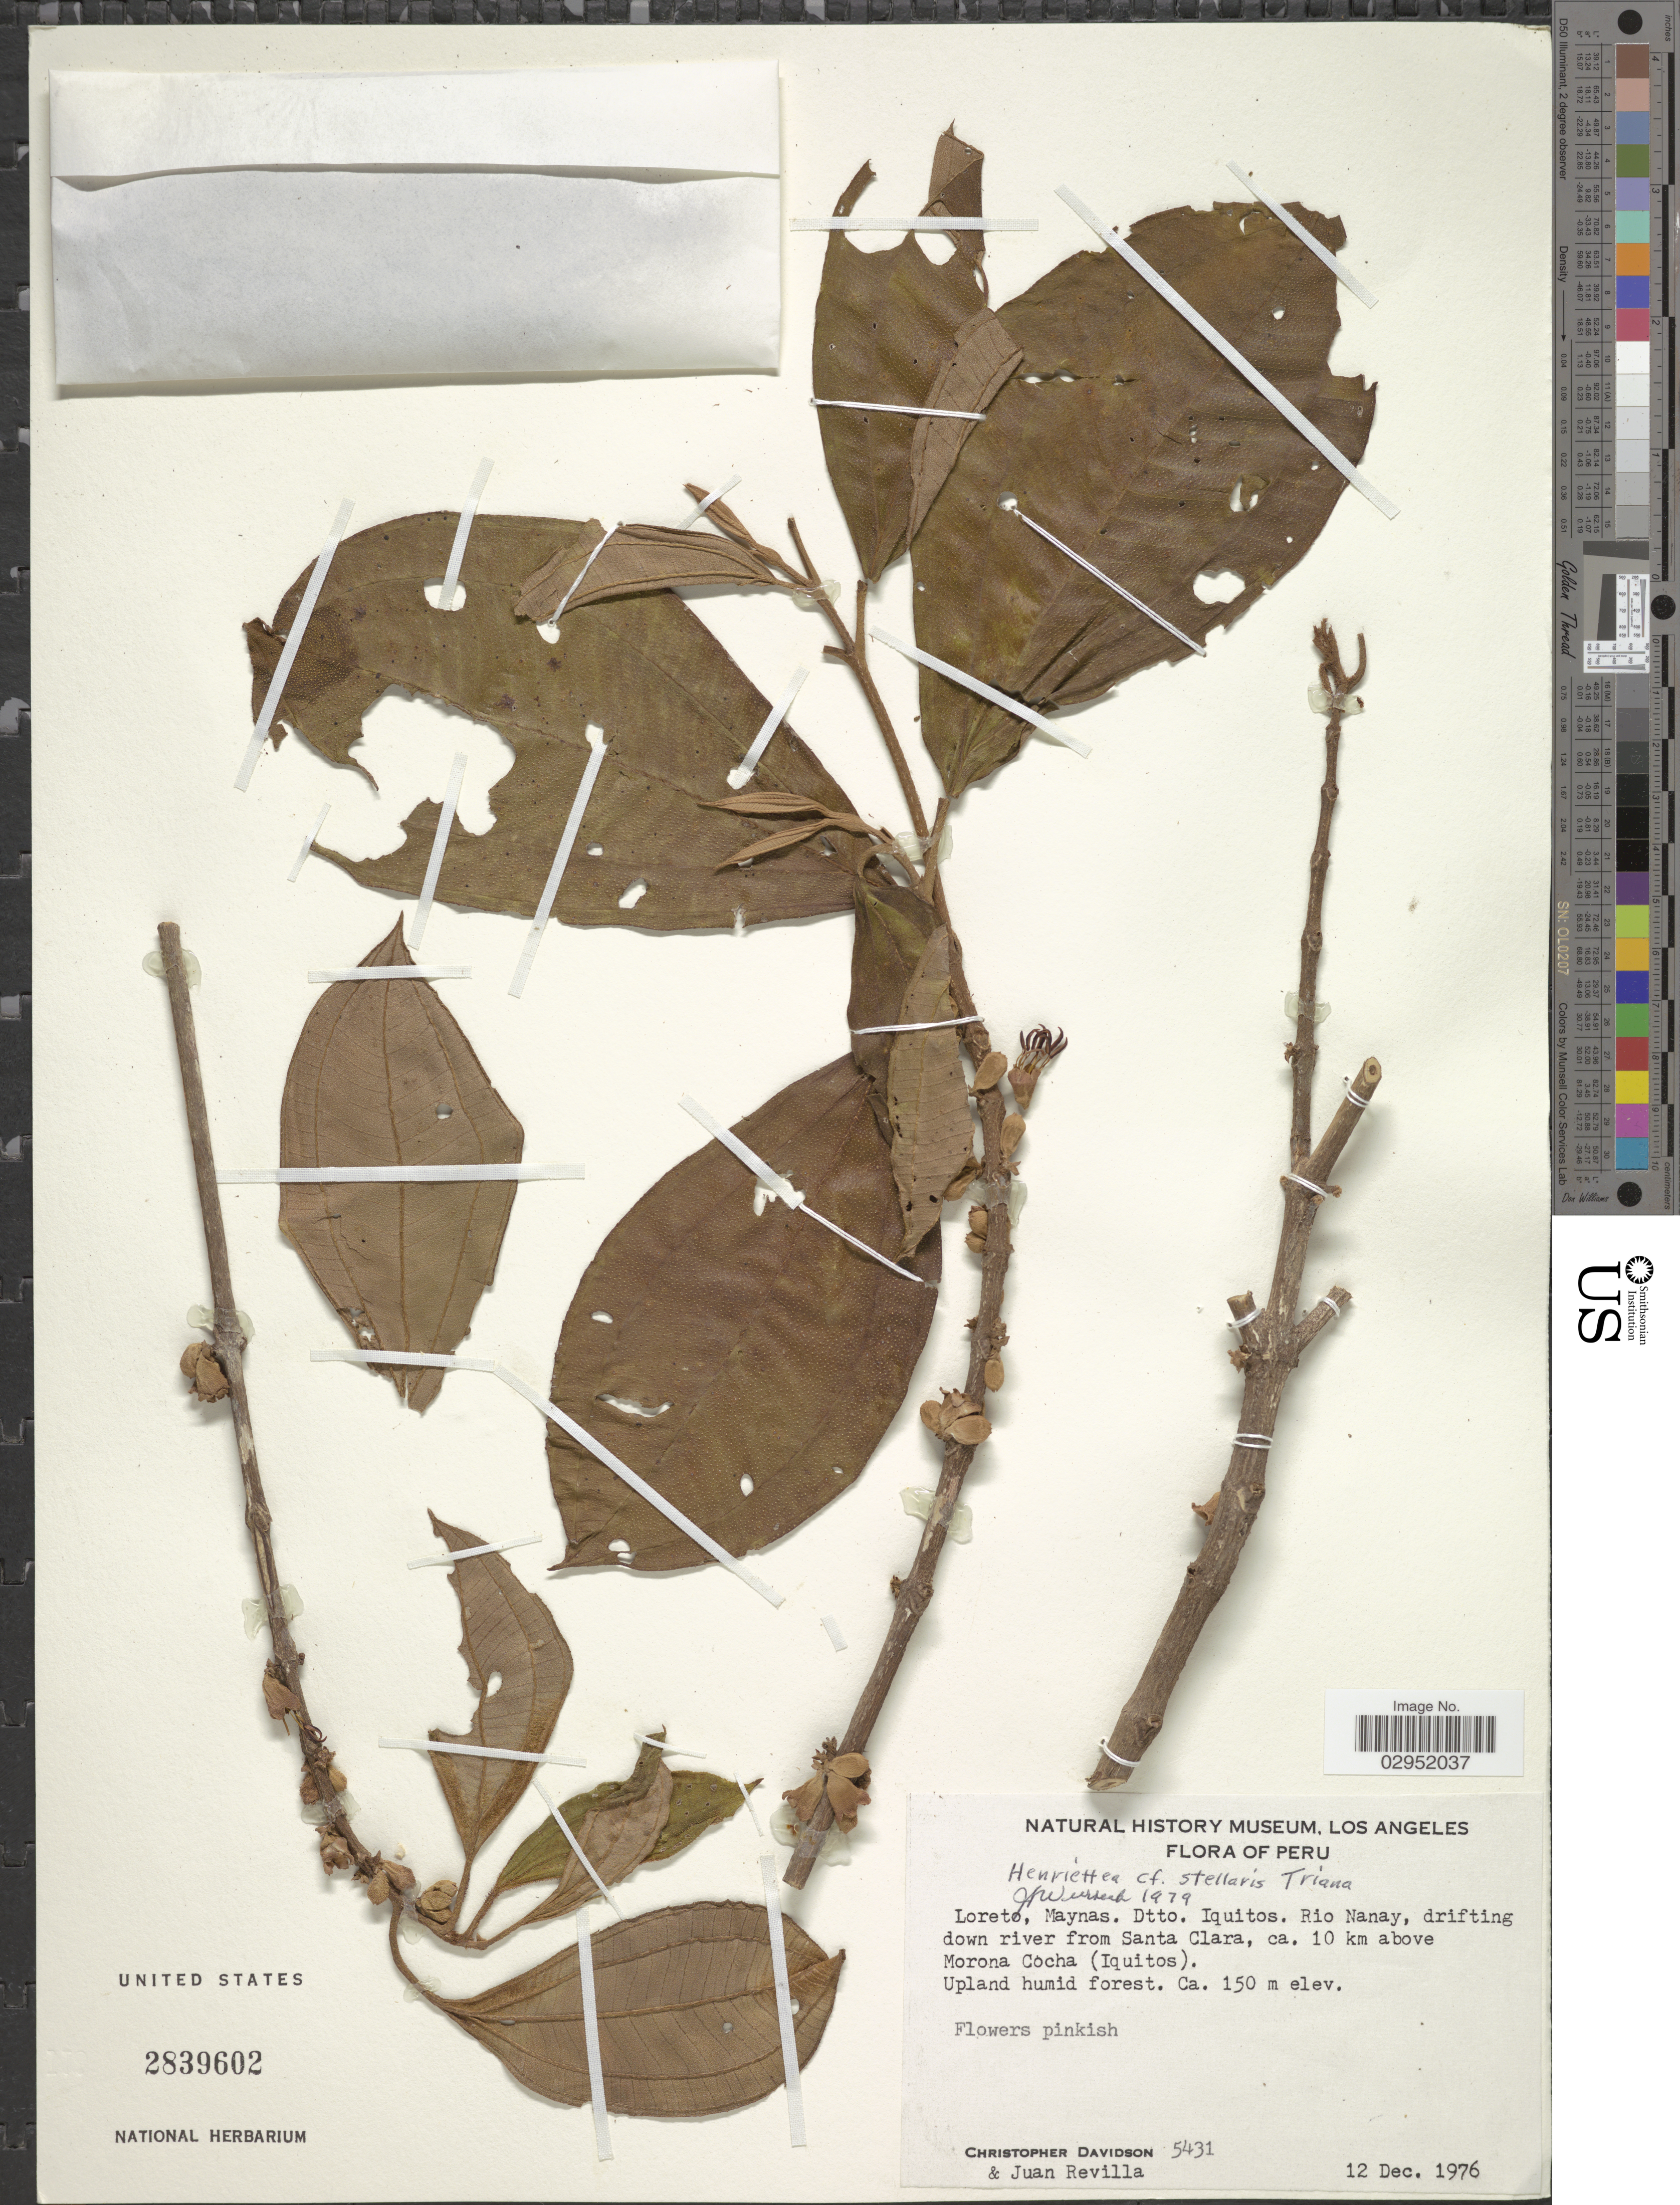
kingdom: Plantae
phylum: Tracheophyta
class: Magnoliopsida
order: Myrtales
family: Melastomataceae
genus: Henriettea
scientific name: Henriettea stellaris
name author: O. Berg ex Triana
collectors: C. Davidson & J. Revilla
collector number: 5431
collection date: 1976-12-12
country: Peru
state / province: Loreto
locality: Maynas. Dtto. Iquitos. Rio Nanay, drifting down river from Santa Clara, ca. 10 km above Morona Cocha (Iquitos).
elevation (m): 150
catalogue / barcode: US 2839602